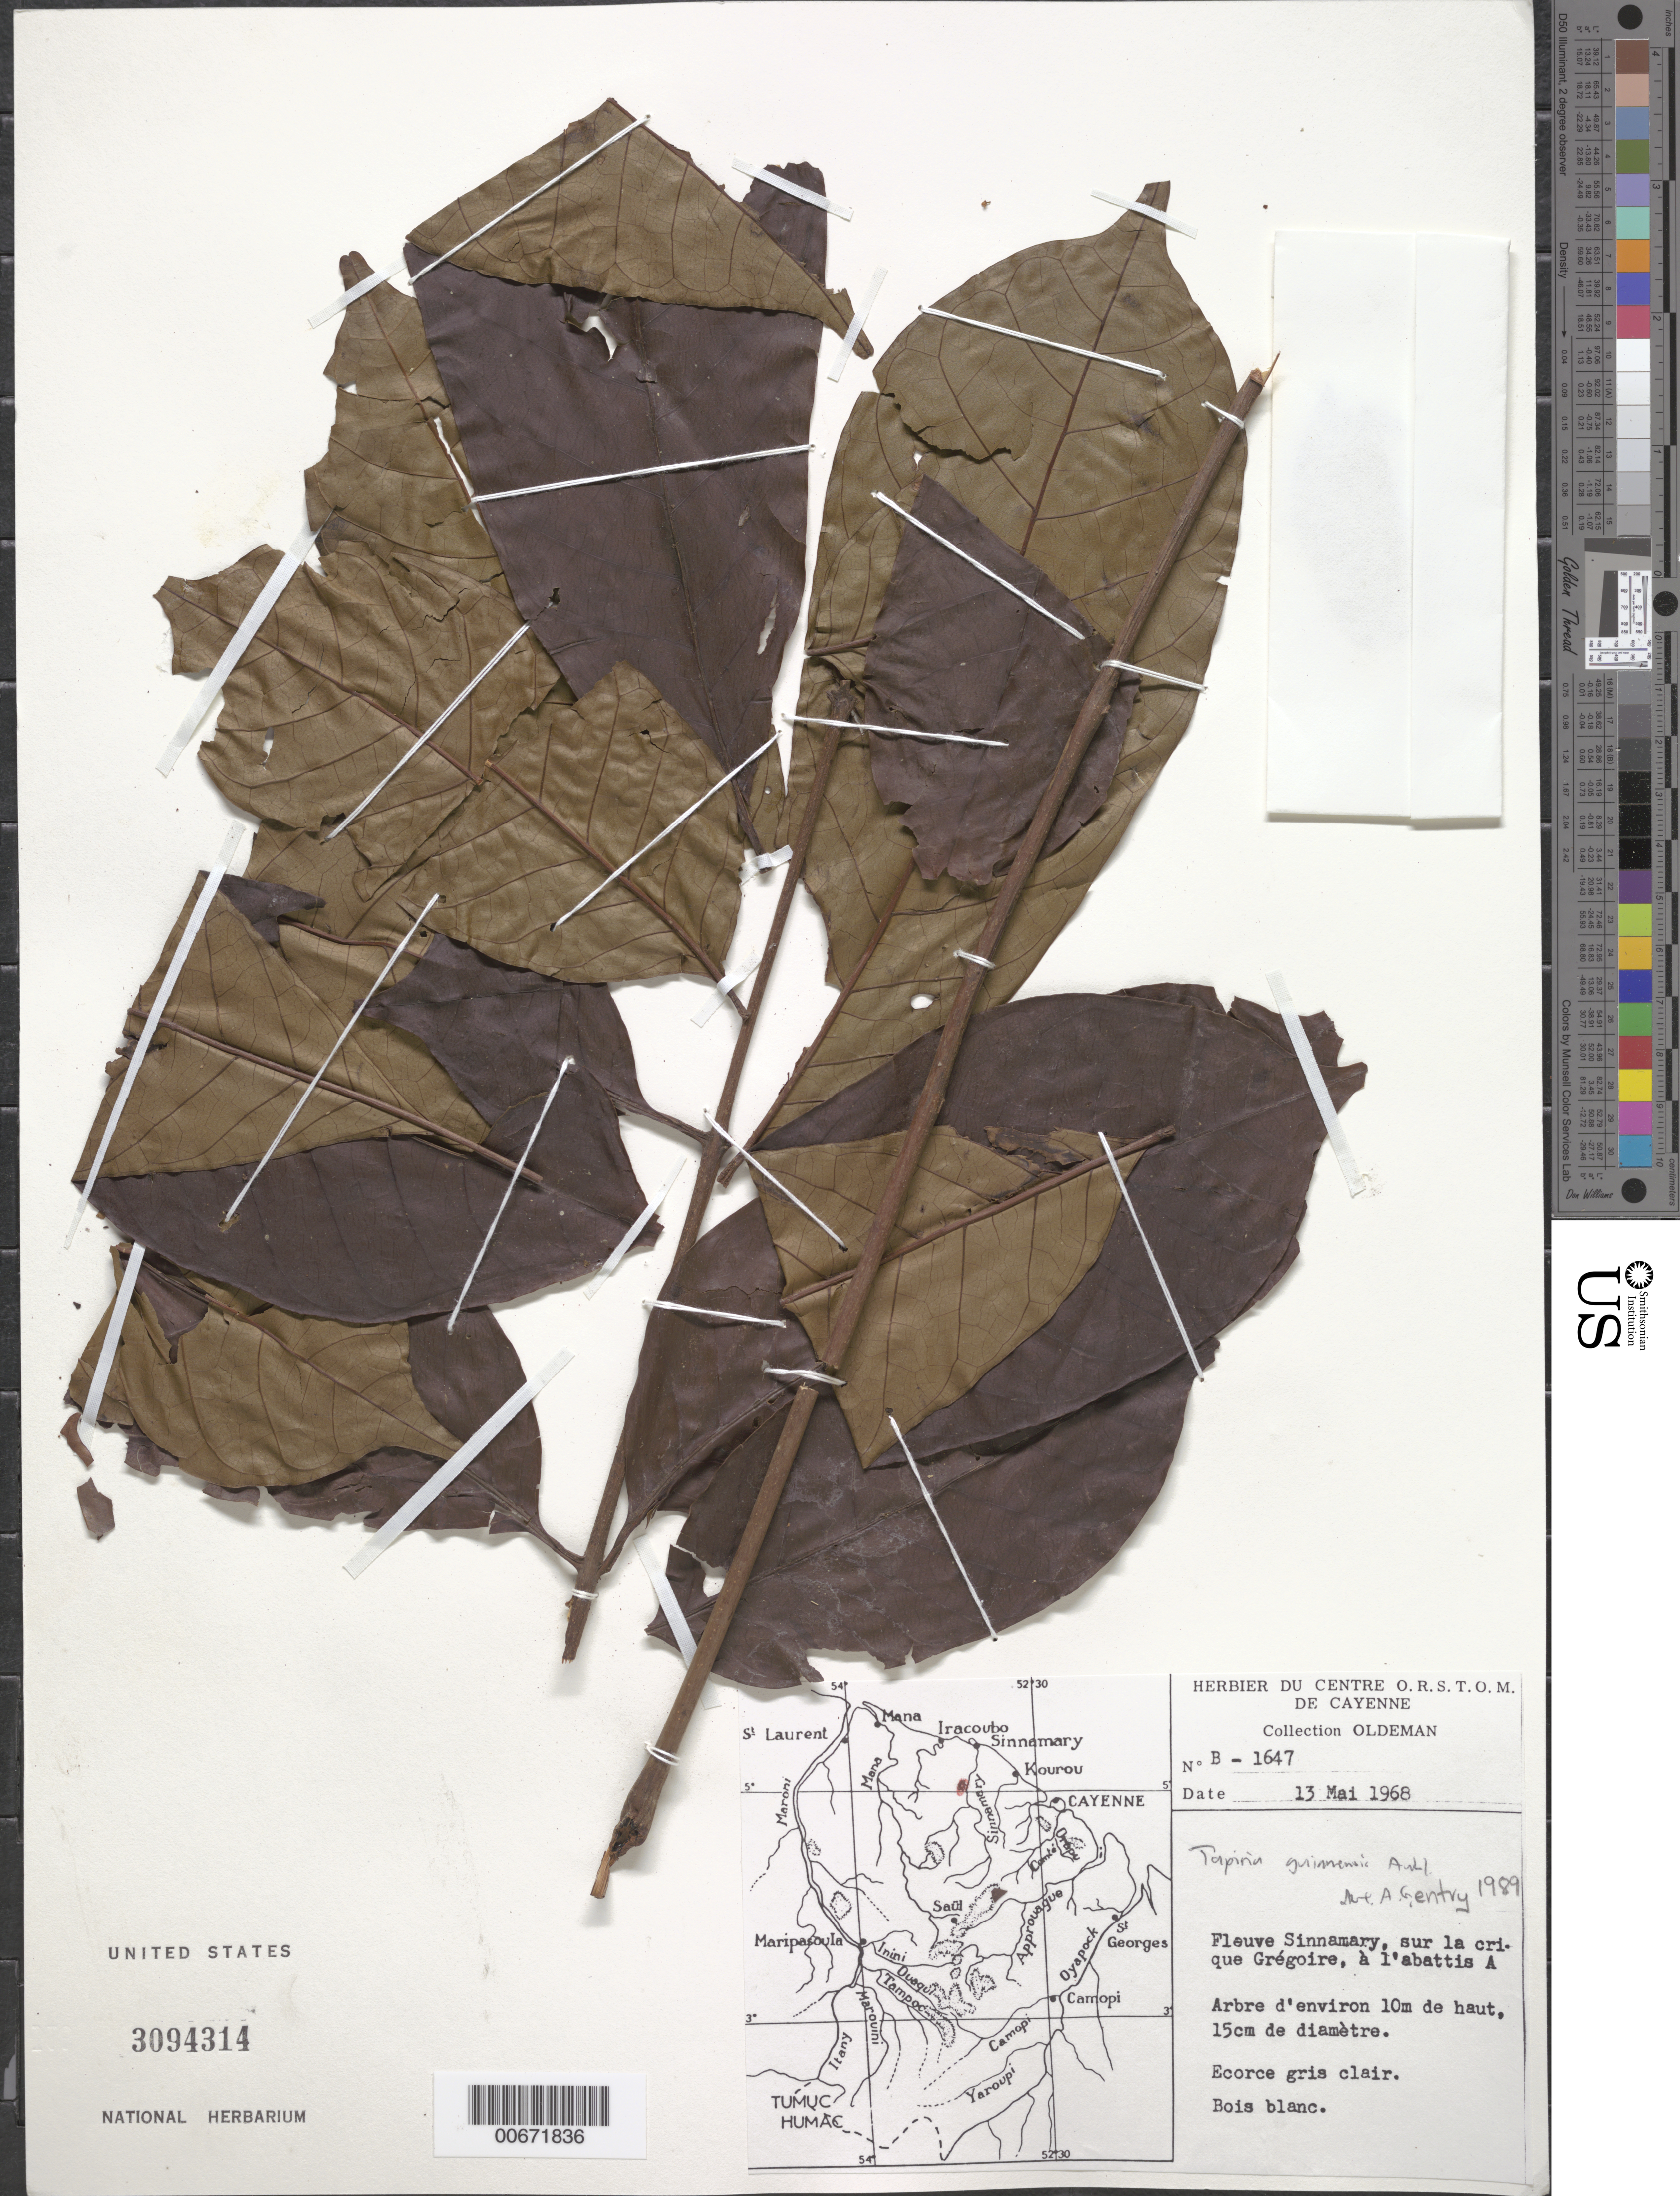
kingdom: Plantae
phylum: Tracheophyta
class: Magnoliopsida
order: Sapindales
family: Anacardiaceae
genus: Tapirira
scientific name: Tapirira guianensis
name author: Aubl.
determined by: Gentry, A. H.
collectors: R. Oldeman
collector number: B 1647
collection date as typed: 13-May-68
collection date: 1968-05-13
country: French Guiana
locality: Grégoire Creek, at the clearing A, Fleuve Sinnamary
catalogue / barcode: US 3094314